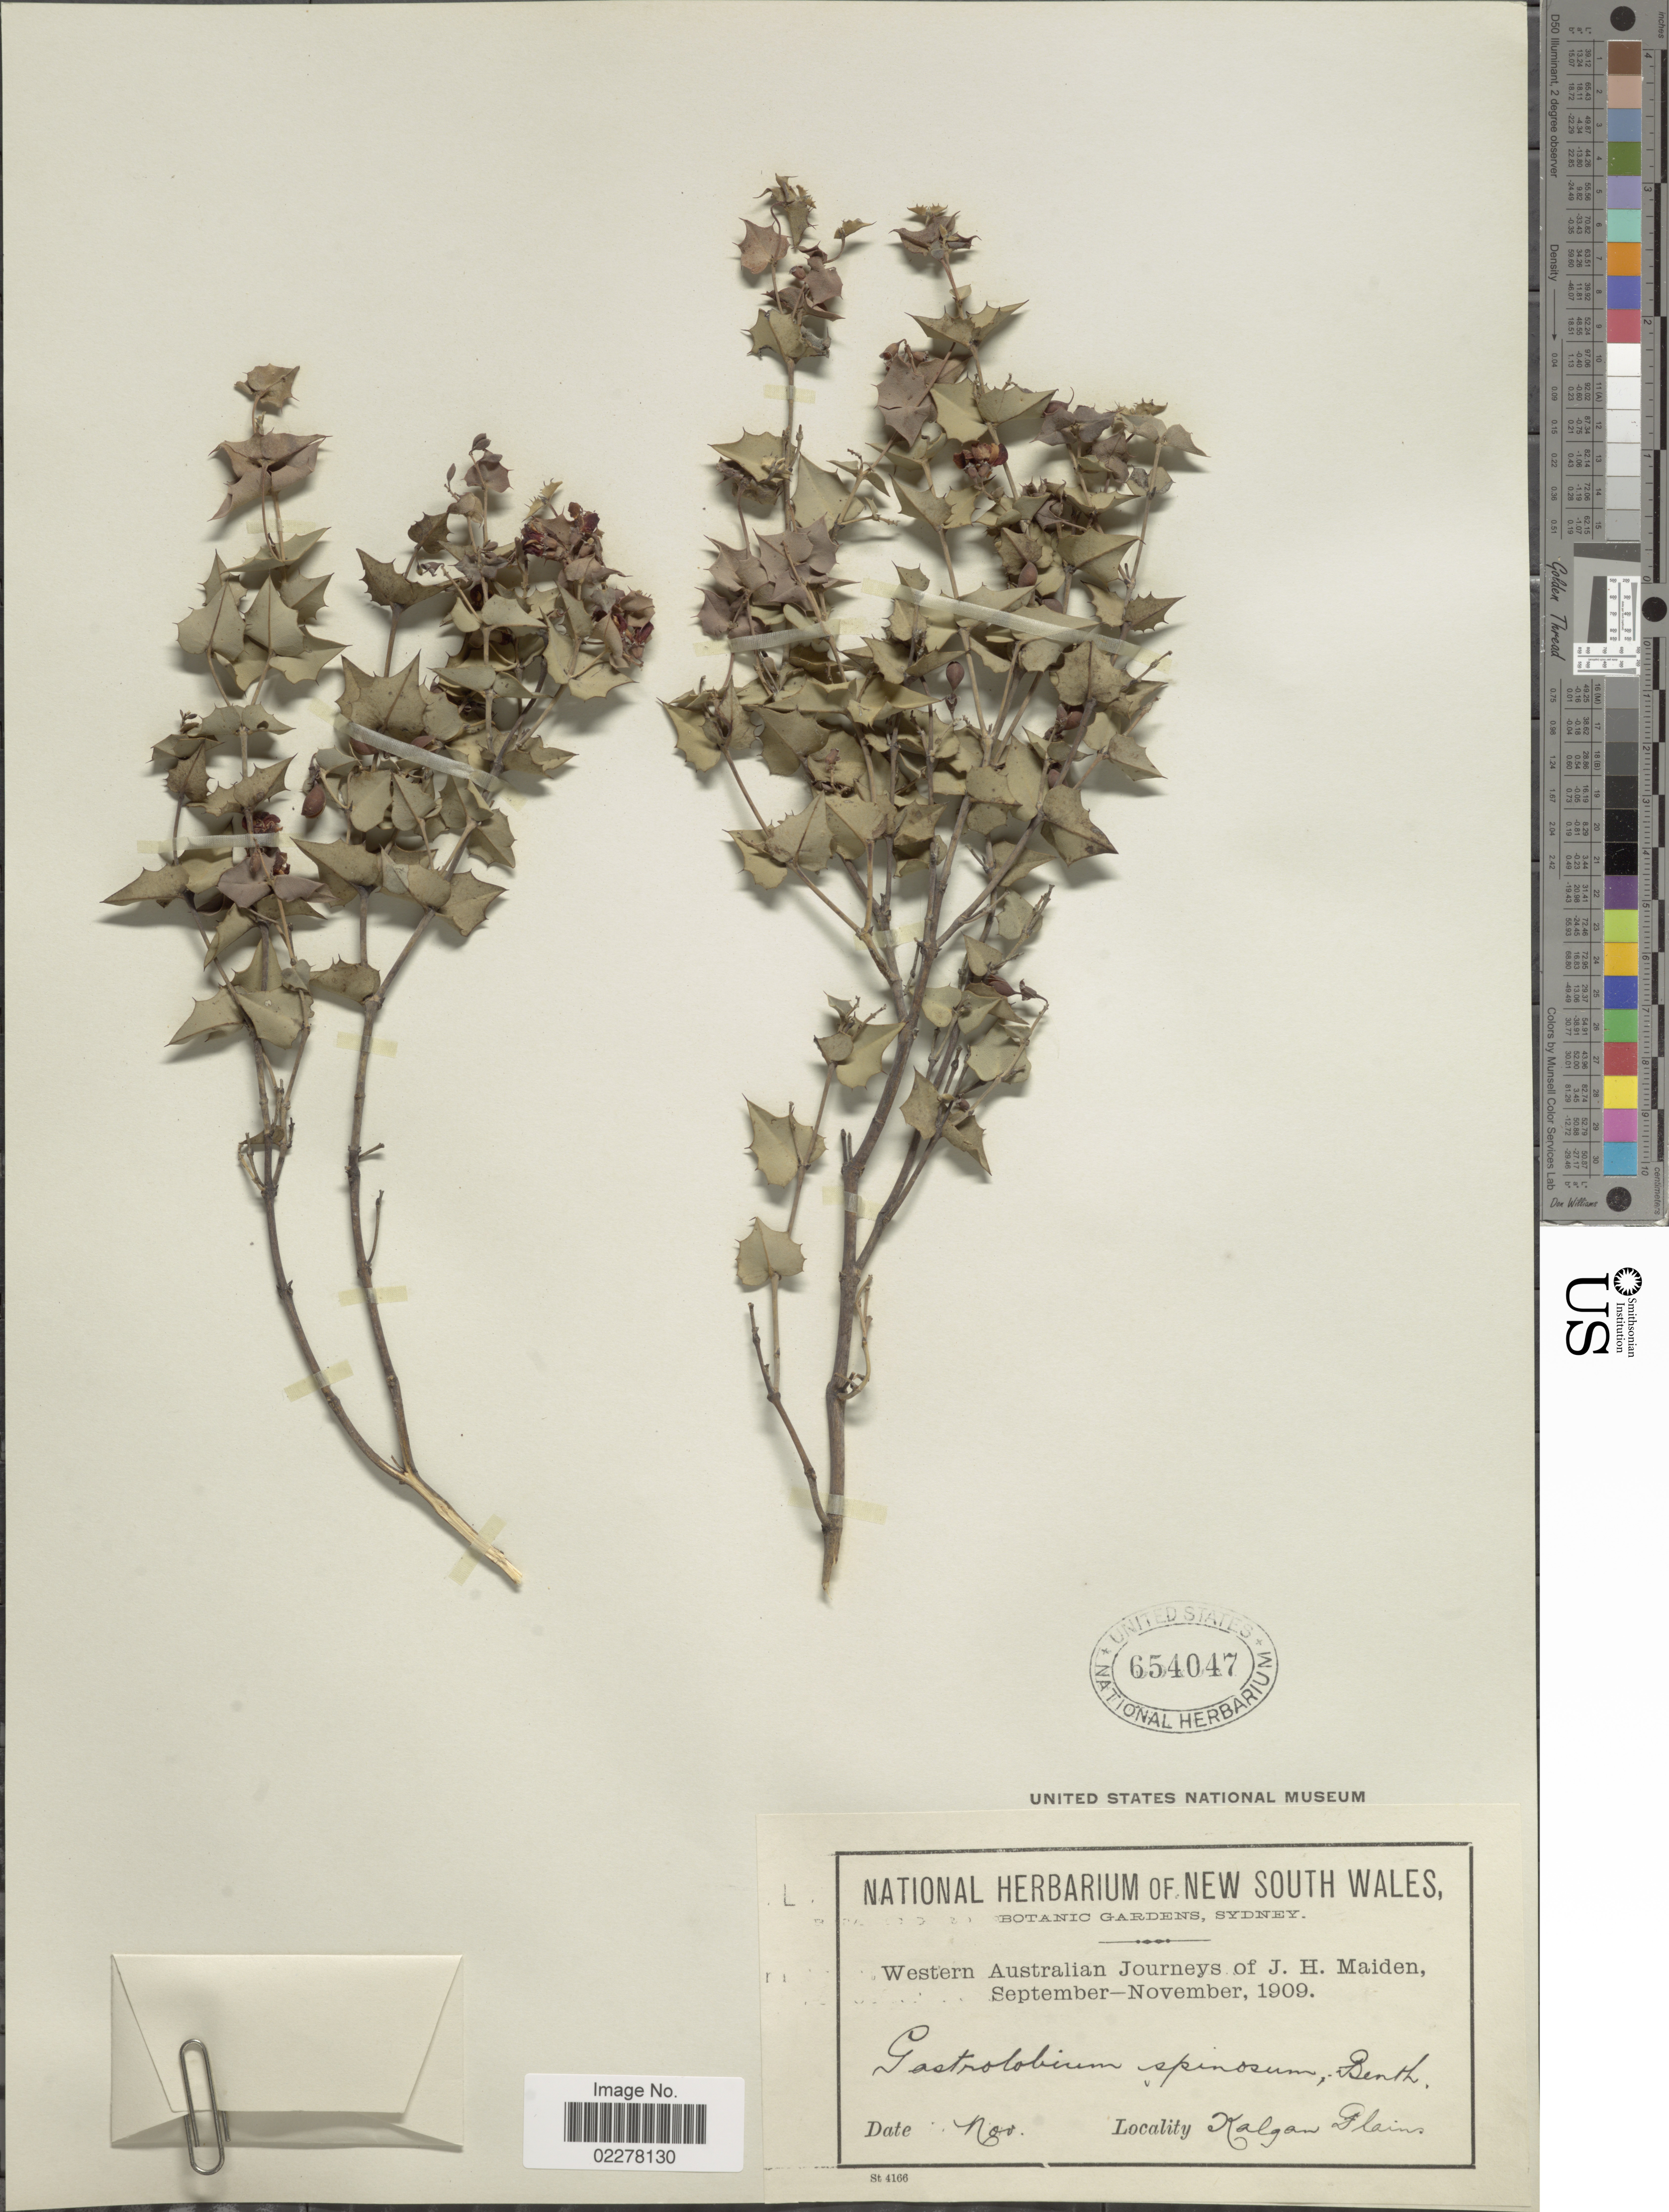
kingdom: Plantae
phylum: Tracheophyta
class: Magnoliopsida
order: Fabales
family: Fabaceae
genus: Gastrolobium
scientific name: Gastrolobium spinosum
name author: Benth.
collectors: J. Maiden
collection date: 1909-11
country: Australia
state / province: Western Australia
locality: Kalgan Plains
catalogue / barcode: US 654047